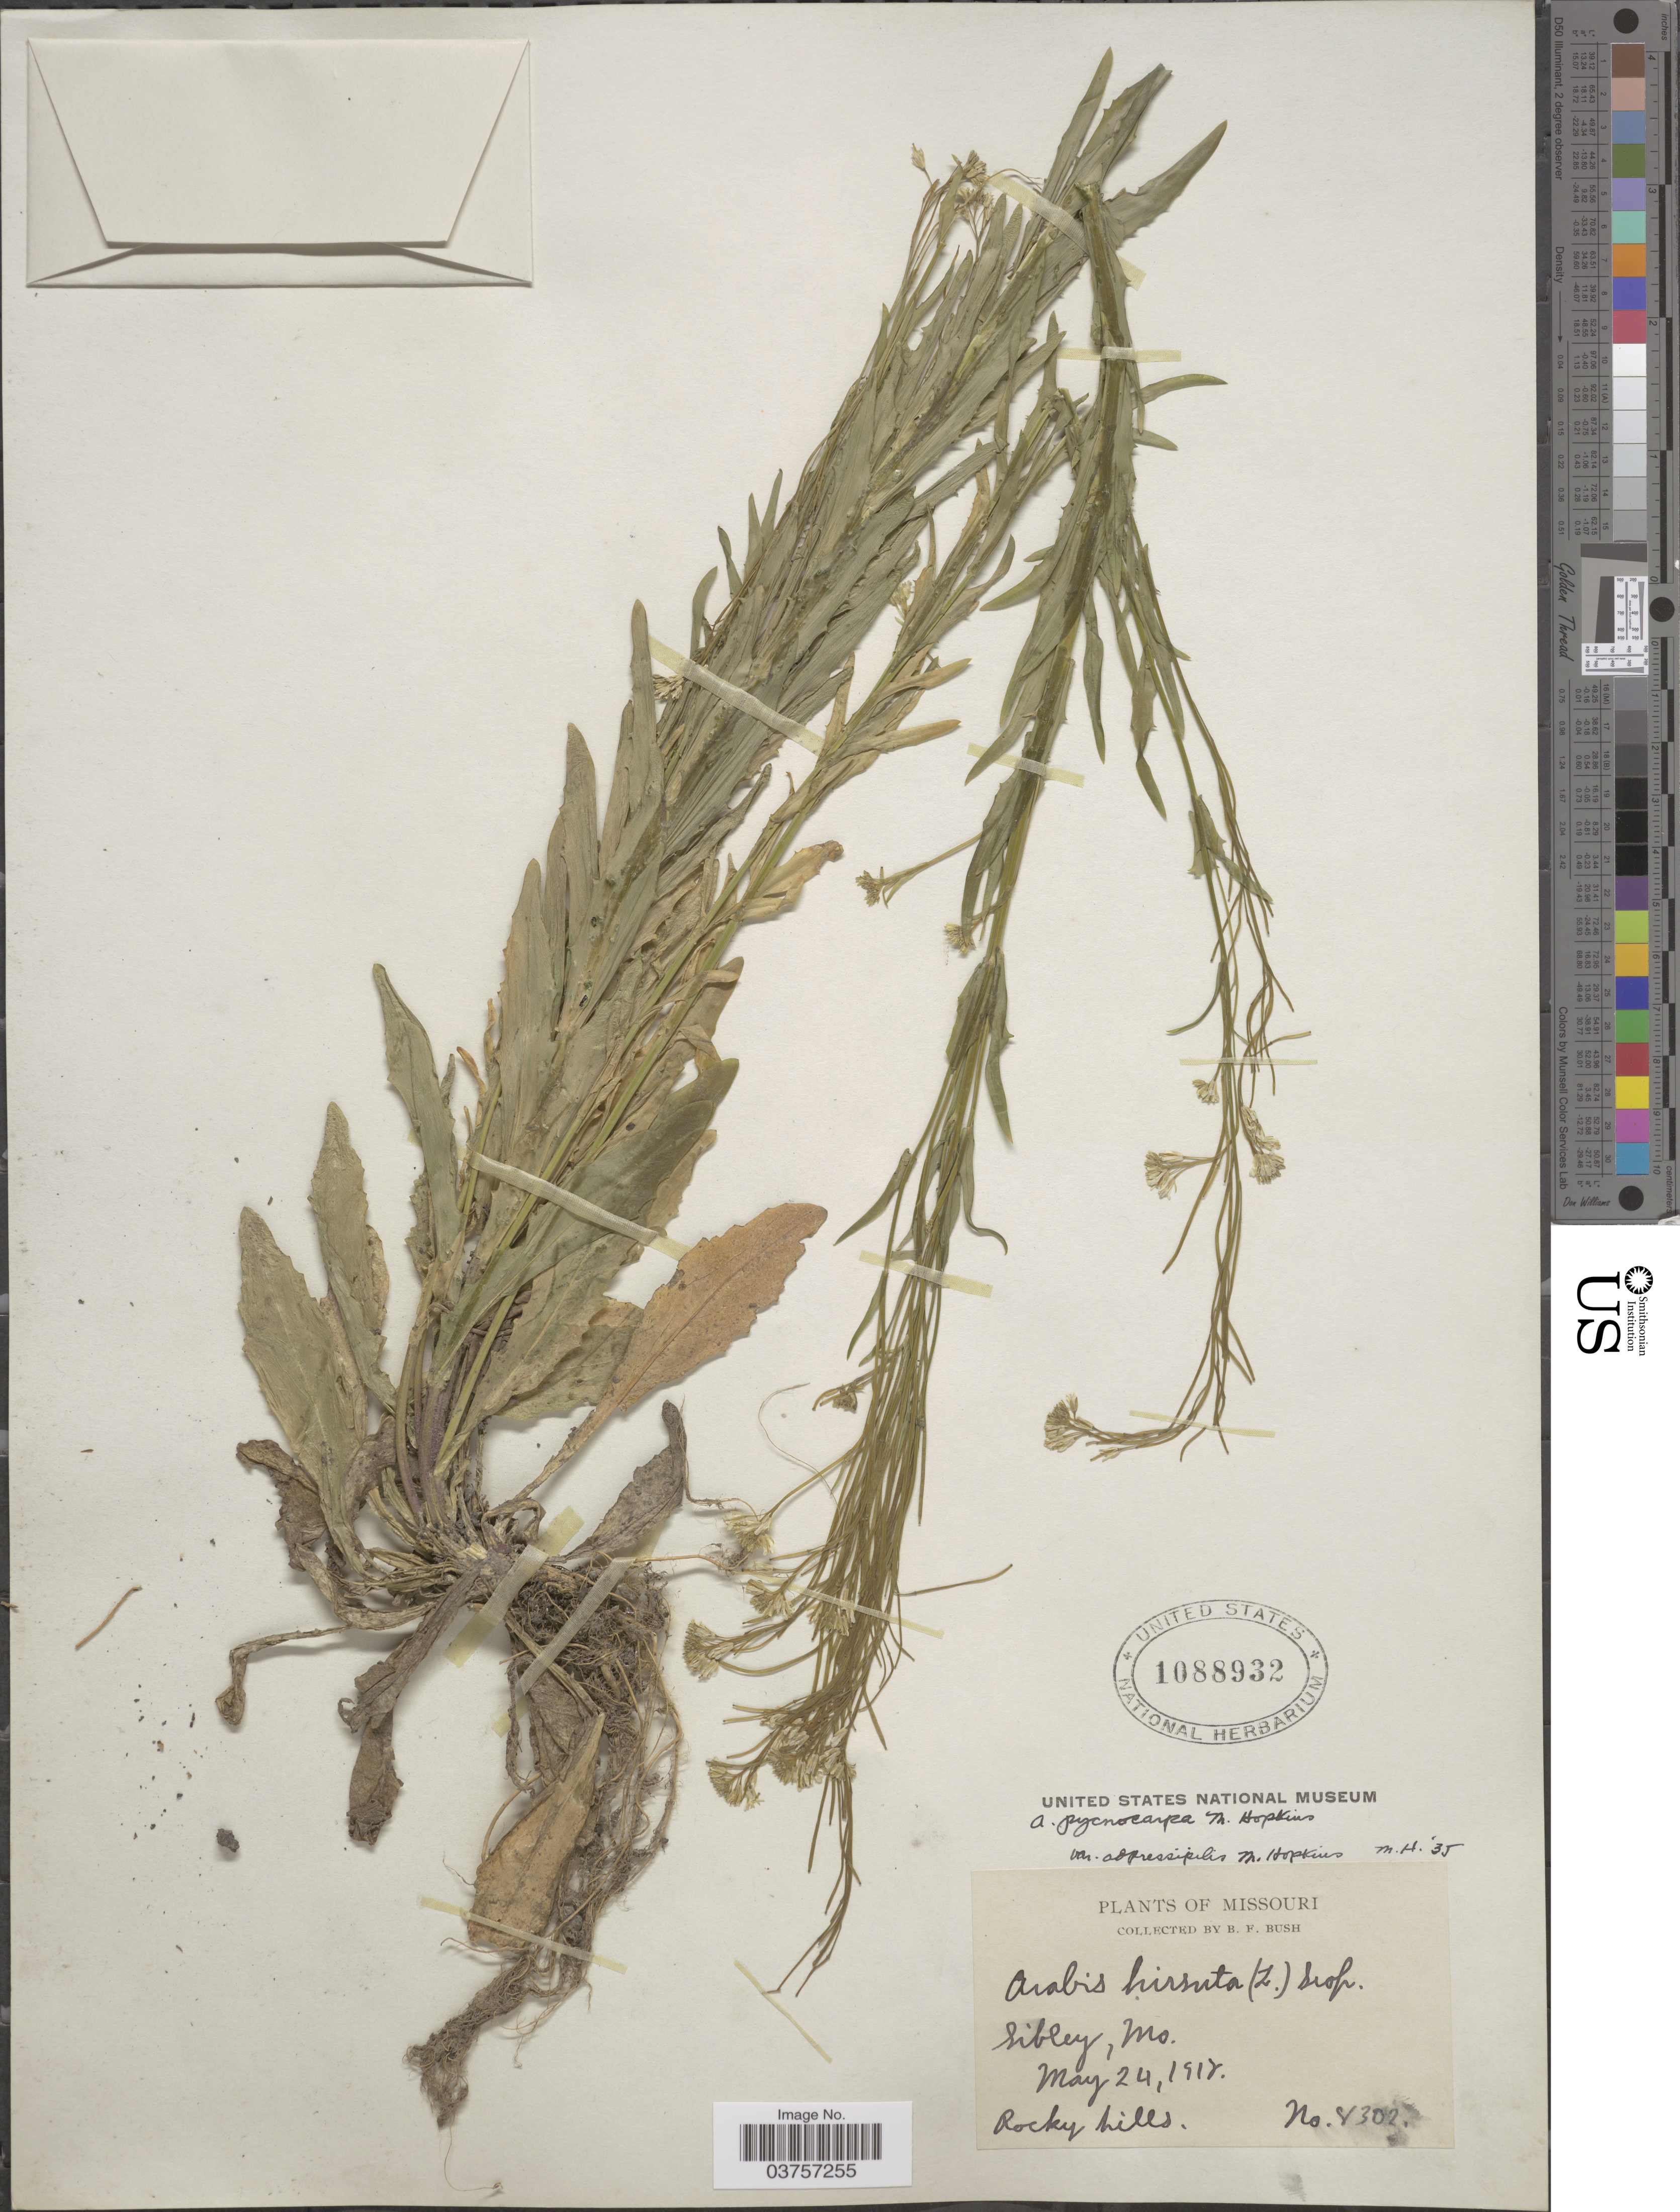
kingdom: Plantae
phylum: Tracheophyta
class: Magnoliopsida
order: Brassicales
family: Brassicaceae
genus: Arabis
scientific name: Arabis hirsuta var. adpressipilis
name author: (M. Hopkins) Rollins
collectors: B. F. Bush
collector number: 8302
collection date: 1918-05-24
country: United States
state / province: Missouri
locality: Sibley.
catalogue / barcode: US 1088932